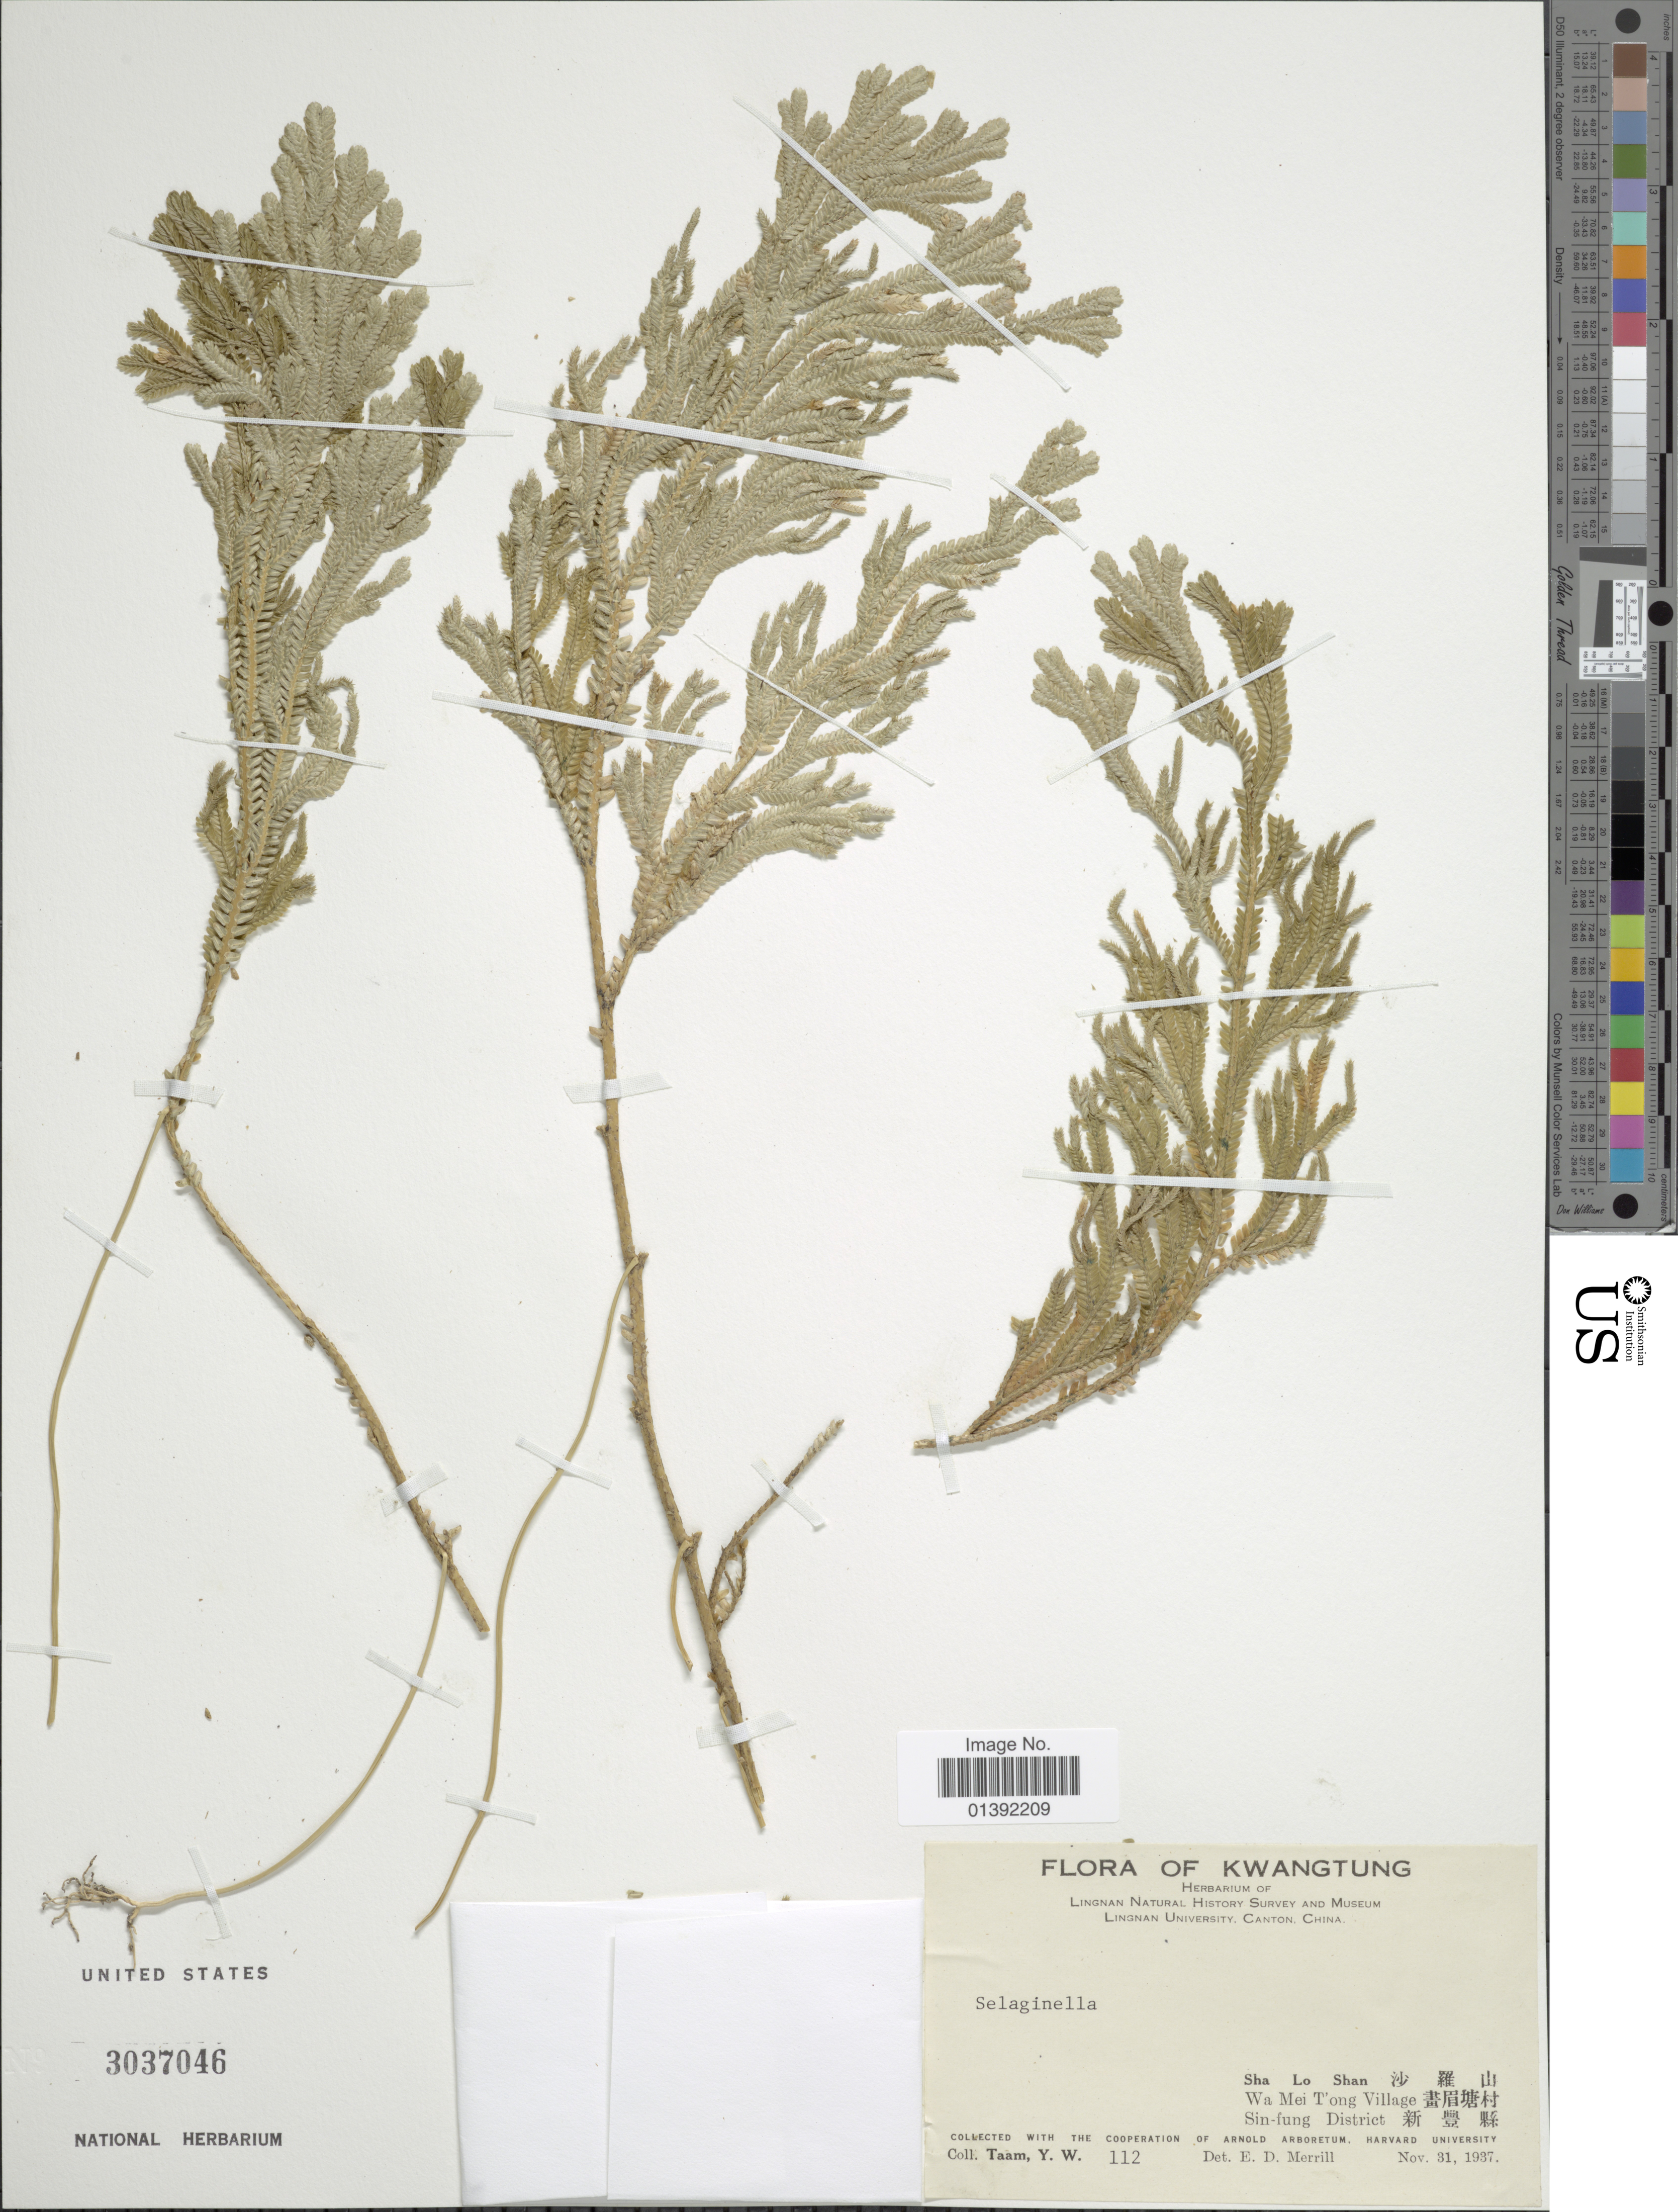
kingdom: Plantae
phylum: Tracheophyta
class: Lycopodiopsida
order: Selaginellales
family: Selaginellaceae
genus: Selaginella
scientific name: Selaginella sp.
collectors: Y. W. Taam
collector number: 112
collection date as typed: Transcribed d/m/y: 31/11/1937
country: China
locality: Kwangtung, Wa Mei T'ong Village, Sin-fung District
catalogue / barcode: US 3037046